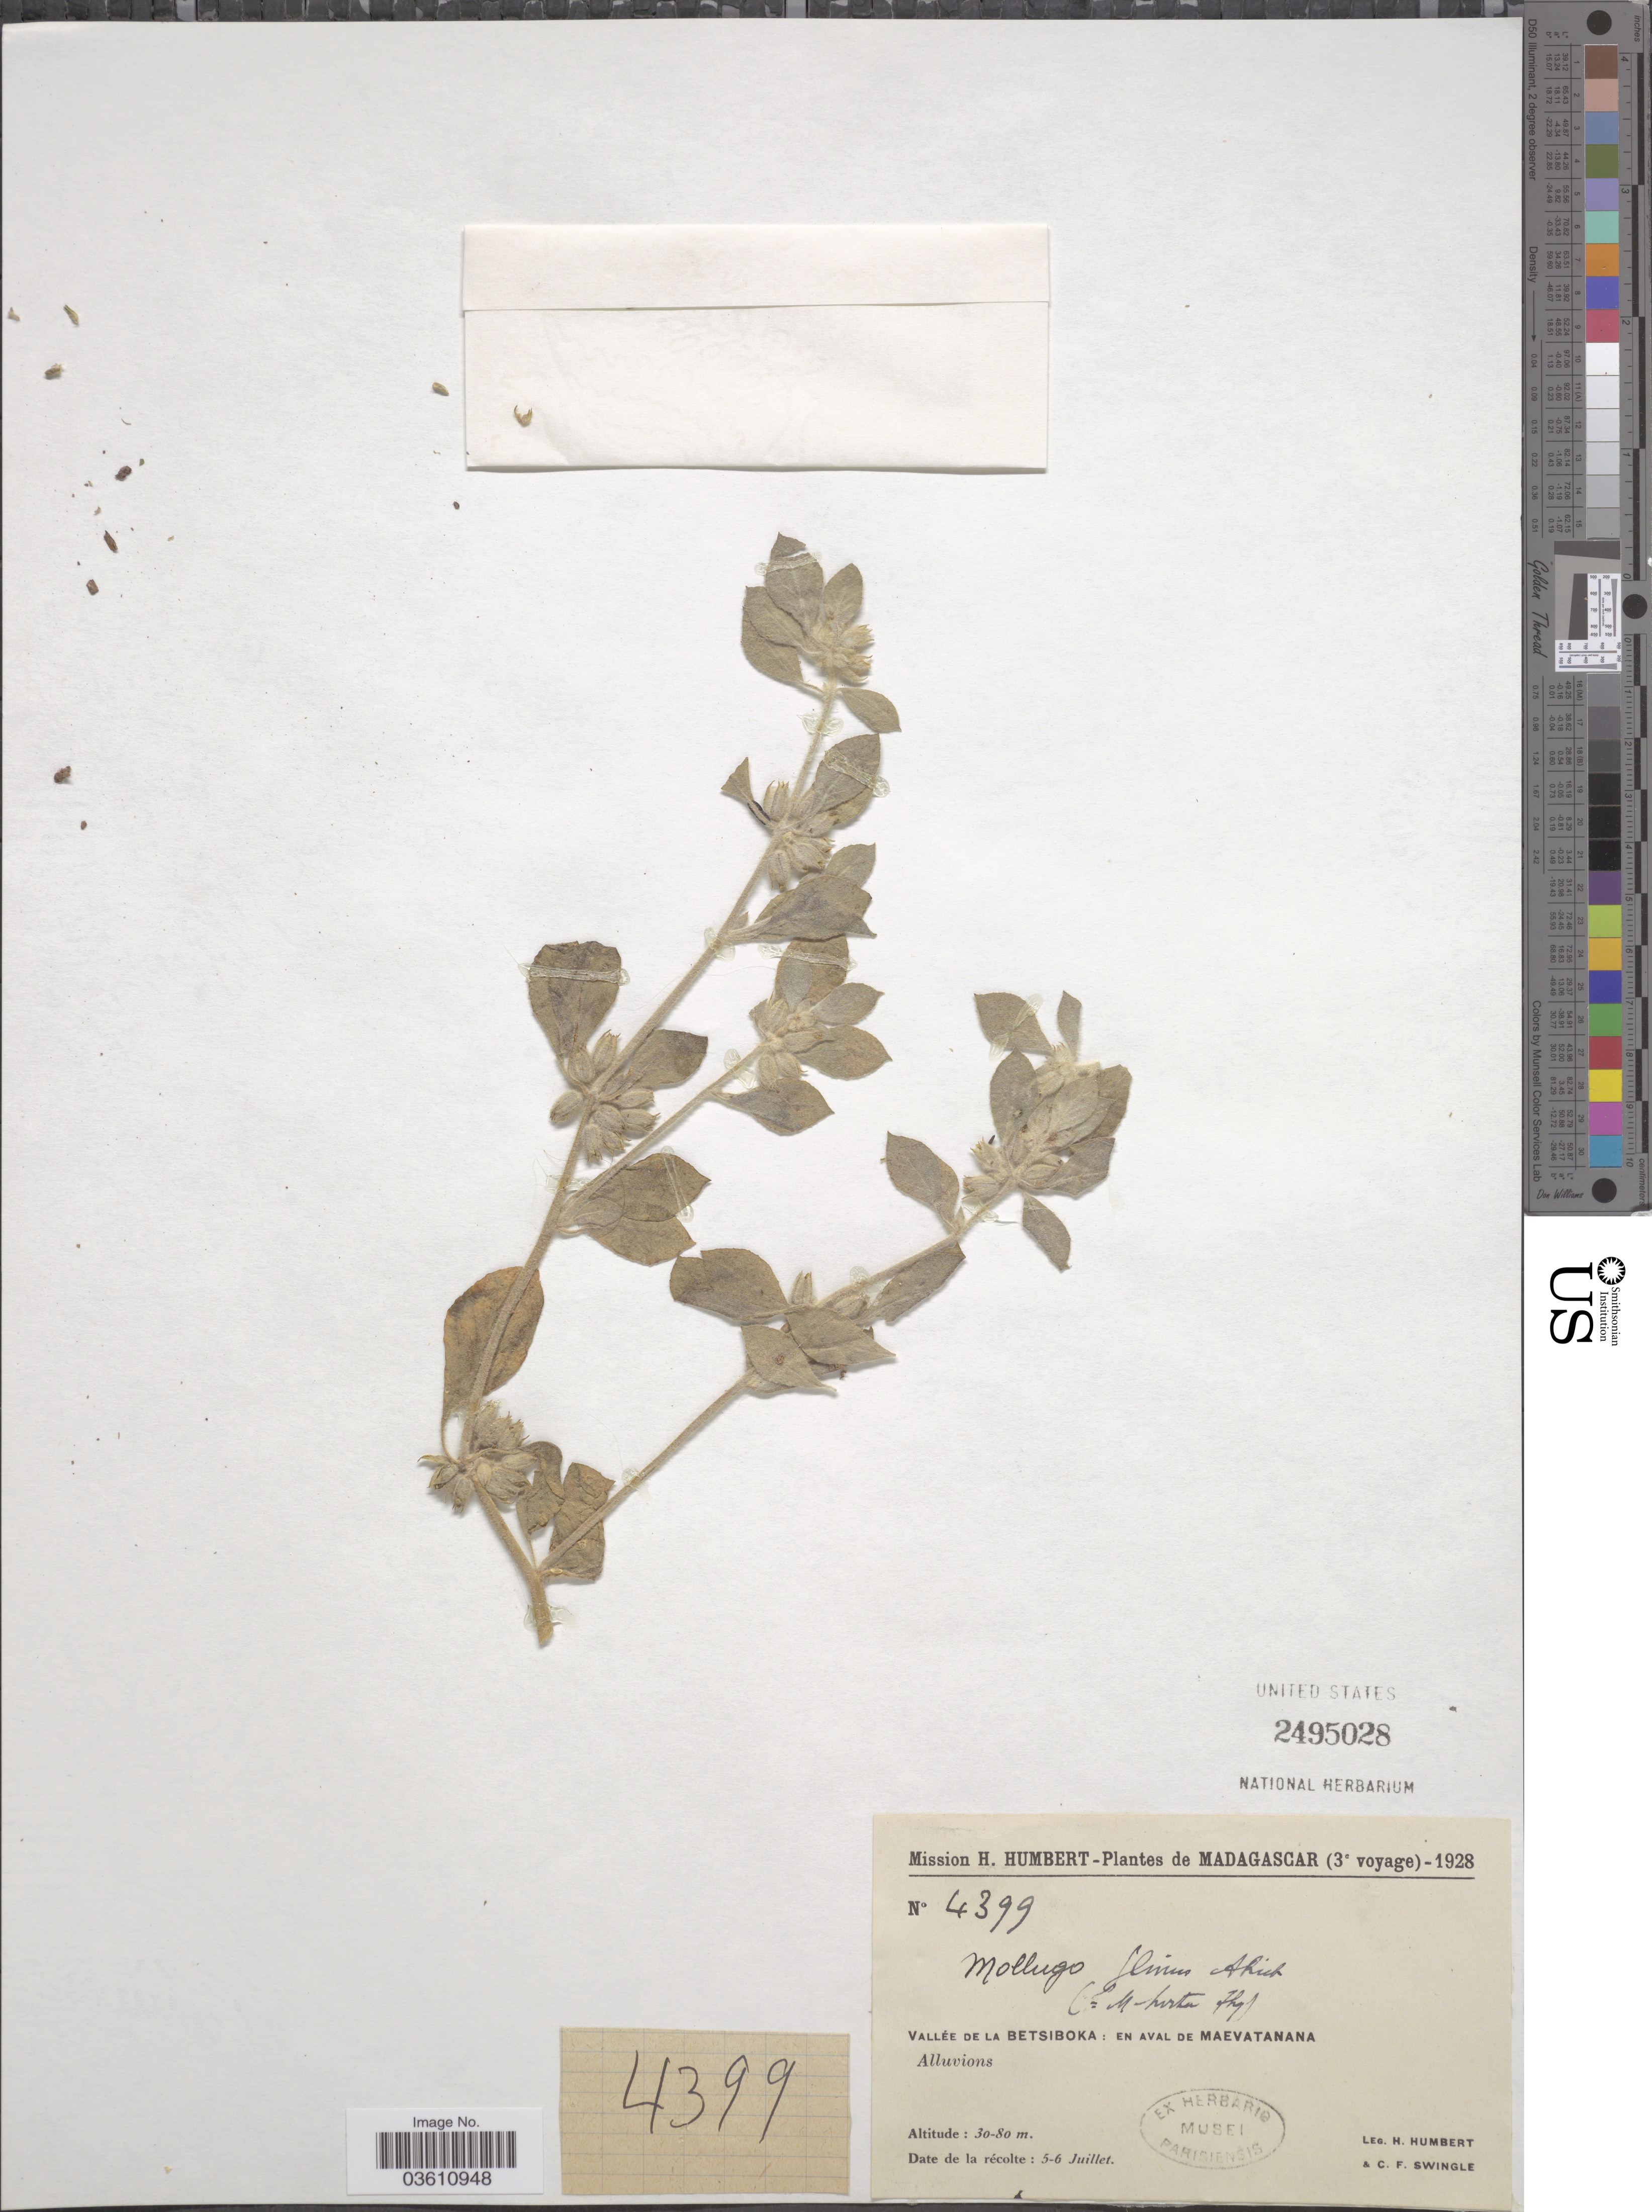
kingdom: Plantae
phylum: Tracheophyta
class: Magnoliopsida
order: Caryophyllales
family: Molluginaceae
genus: Glinus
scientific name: Glinus lotoides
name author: L.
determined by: Strong, Mark T., (BOT), Smithsonian Institution - National Museum of Natural History (UNITED STATES)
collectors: H. Humbert & C. Swingle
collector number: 4399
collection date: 1928-07-05/1928-07-06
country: Madagascar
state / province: Betsiboka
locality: Vallée de la Betsiboka: en aval de Maevatanana.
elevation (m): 30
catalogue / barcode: US 2495028